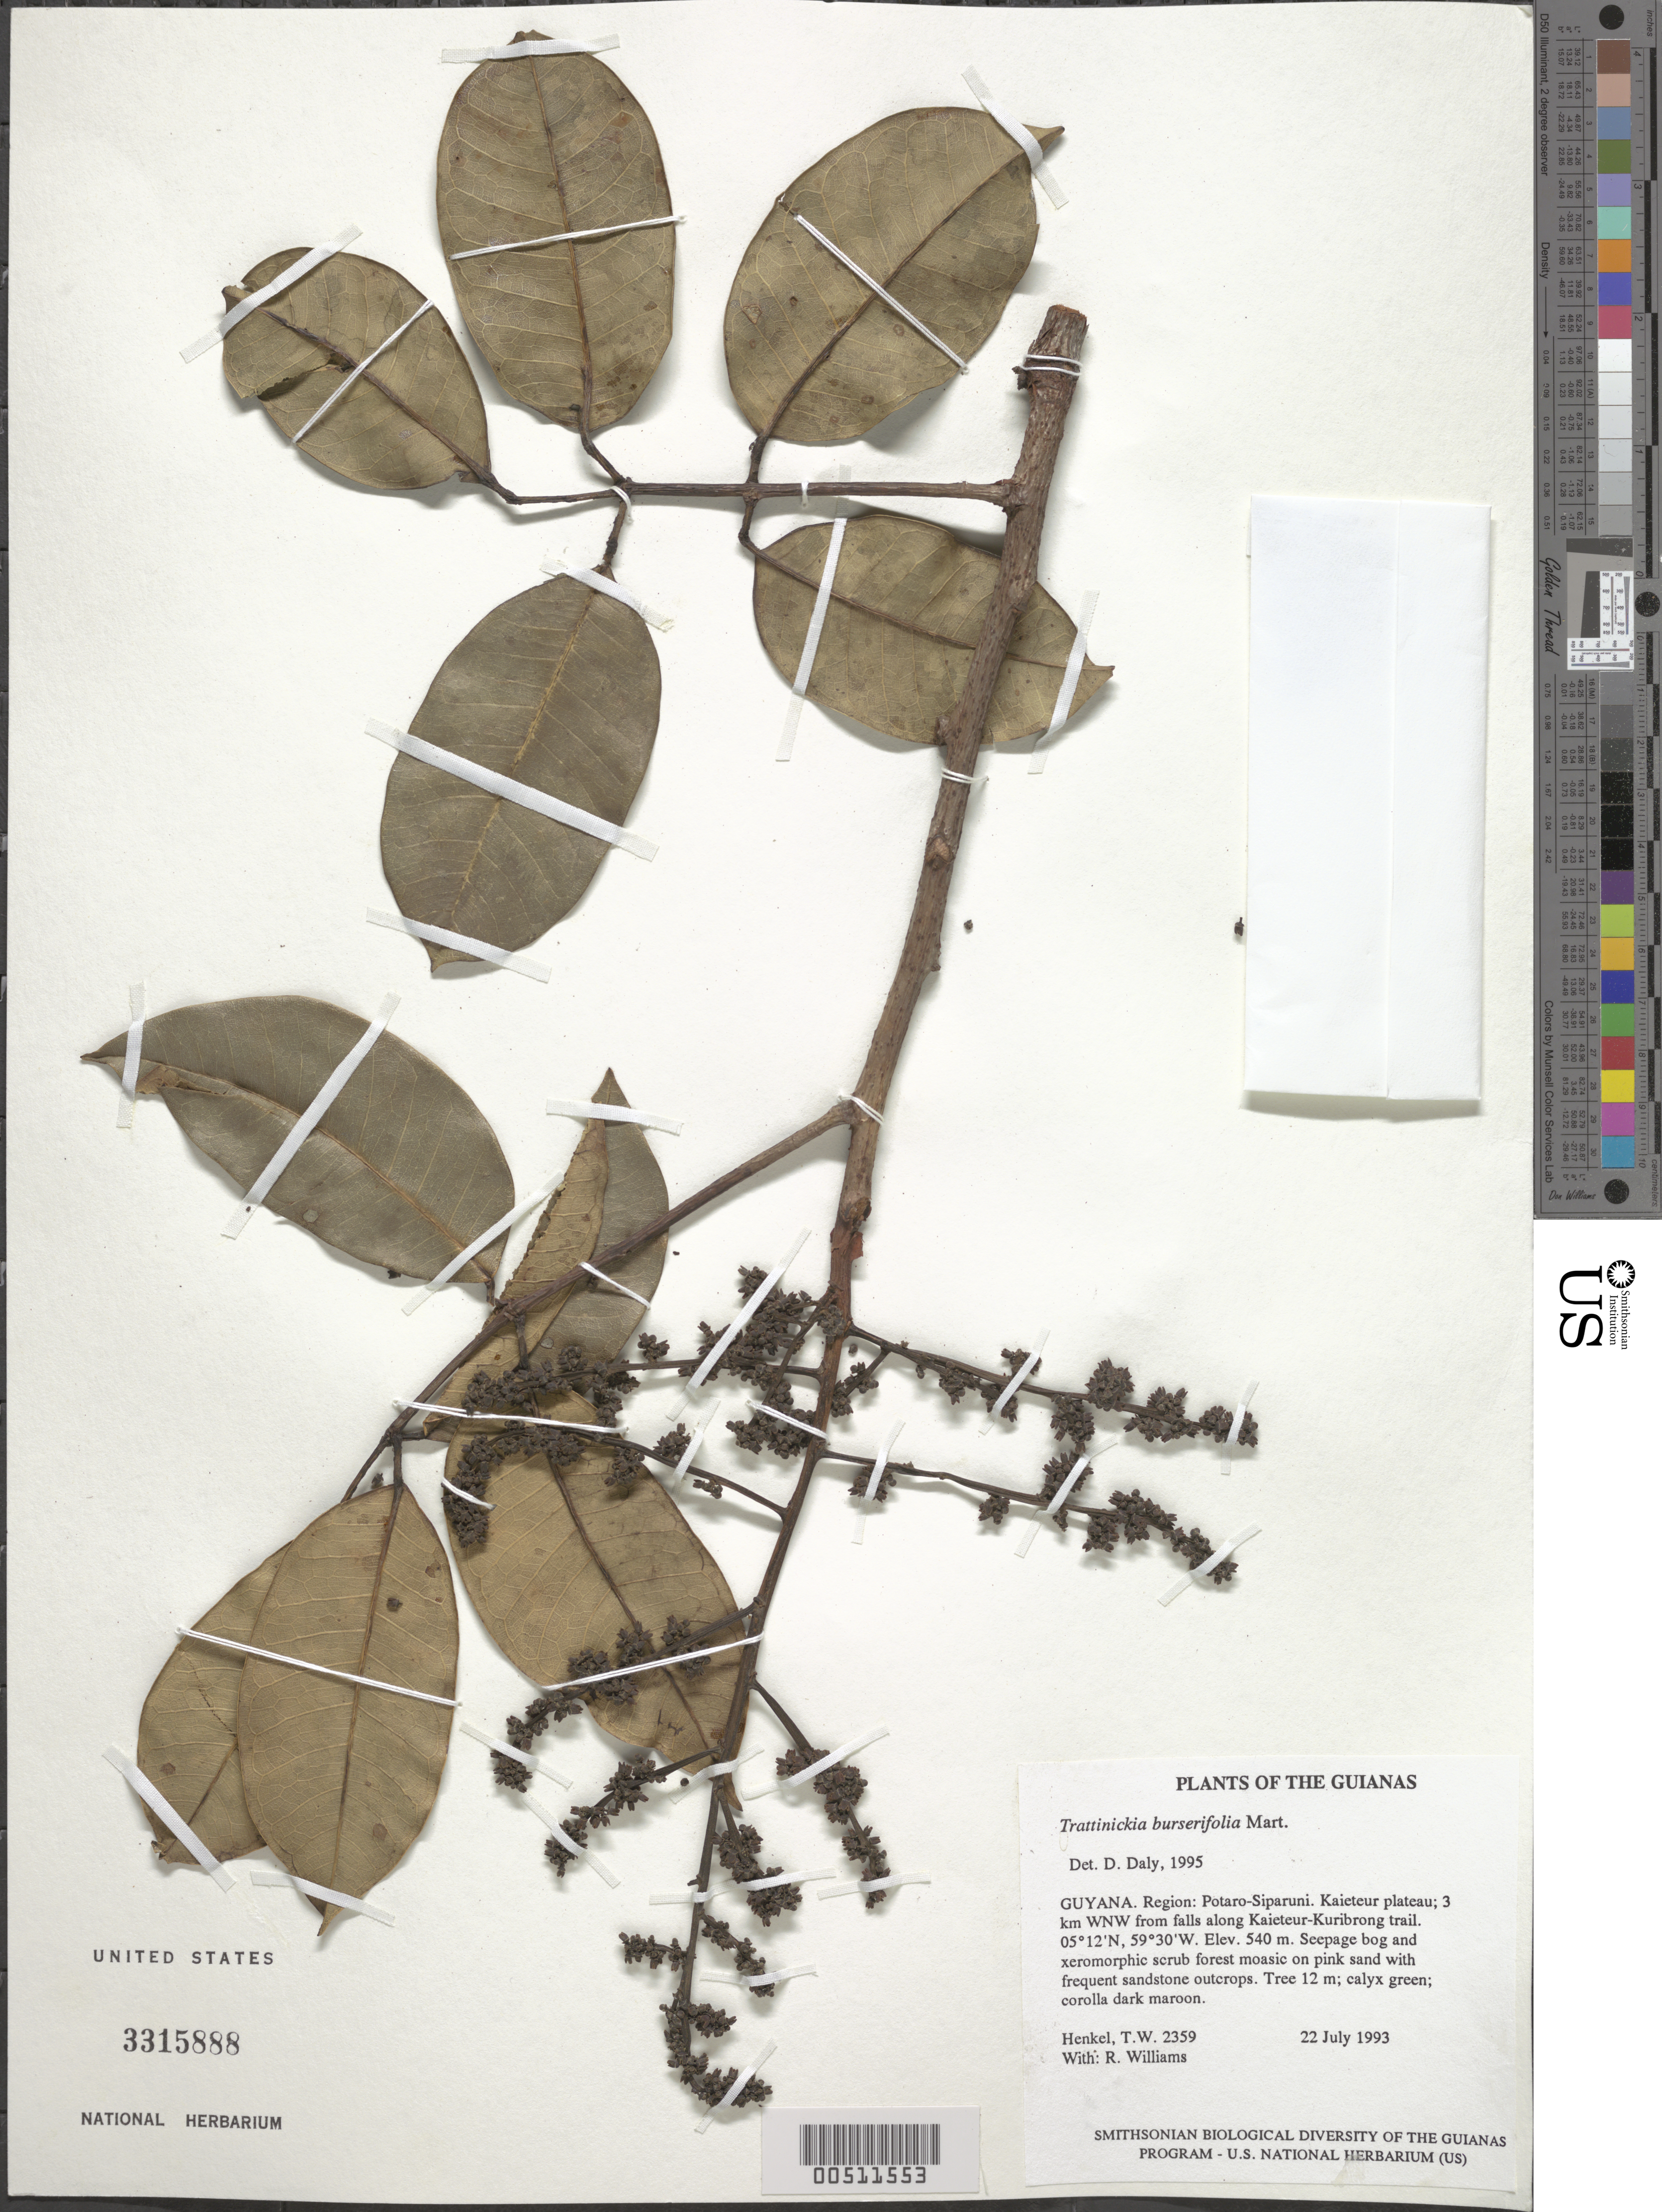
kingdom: Plantae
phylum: Tracheophyta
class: Magnoliopsida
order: Sapindales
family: Burseraceae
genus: Trattinnickia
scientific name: Trattinnickia burserifolia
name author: Mart.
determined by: Daly, D. C.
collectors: T. Henkel & R. Williams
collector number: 2359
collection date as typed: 22 July 1993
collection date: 1993-07-22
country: Guyana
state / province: Potaro-Siparuni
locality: Kaieteur plateau; 3 km WNW from falls along Kaieteur-Kuribrong trail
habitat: Seepage bog and xeromorphic scrub forest moasic on pink sand with frequent sandstone outcrops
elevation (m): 540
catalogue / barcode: US 3315888